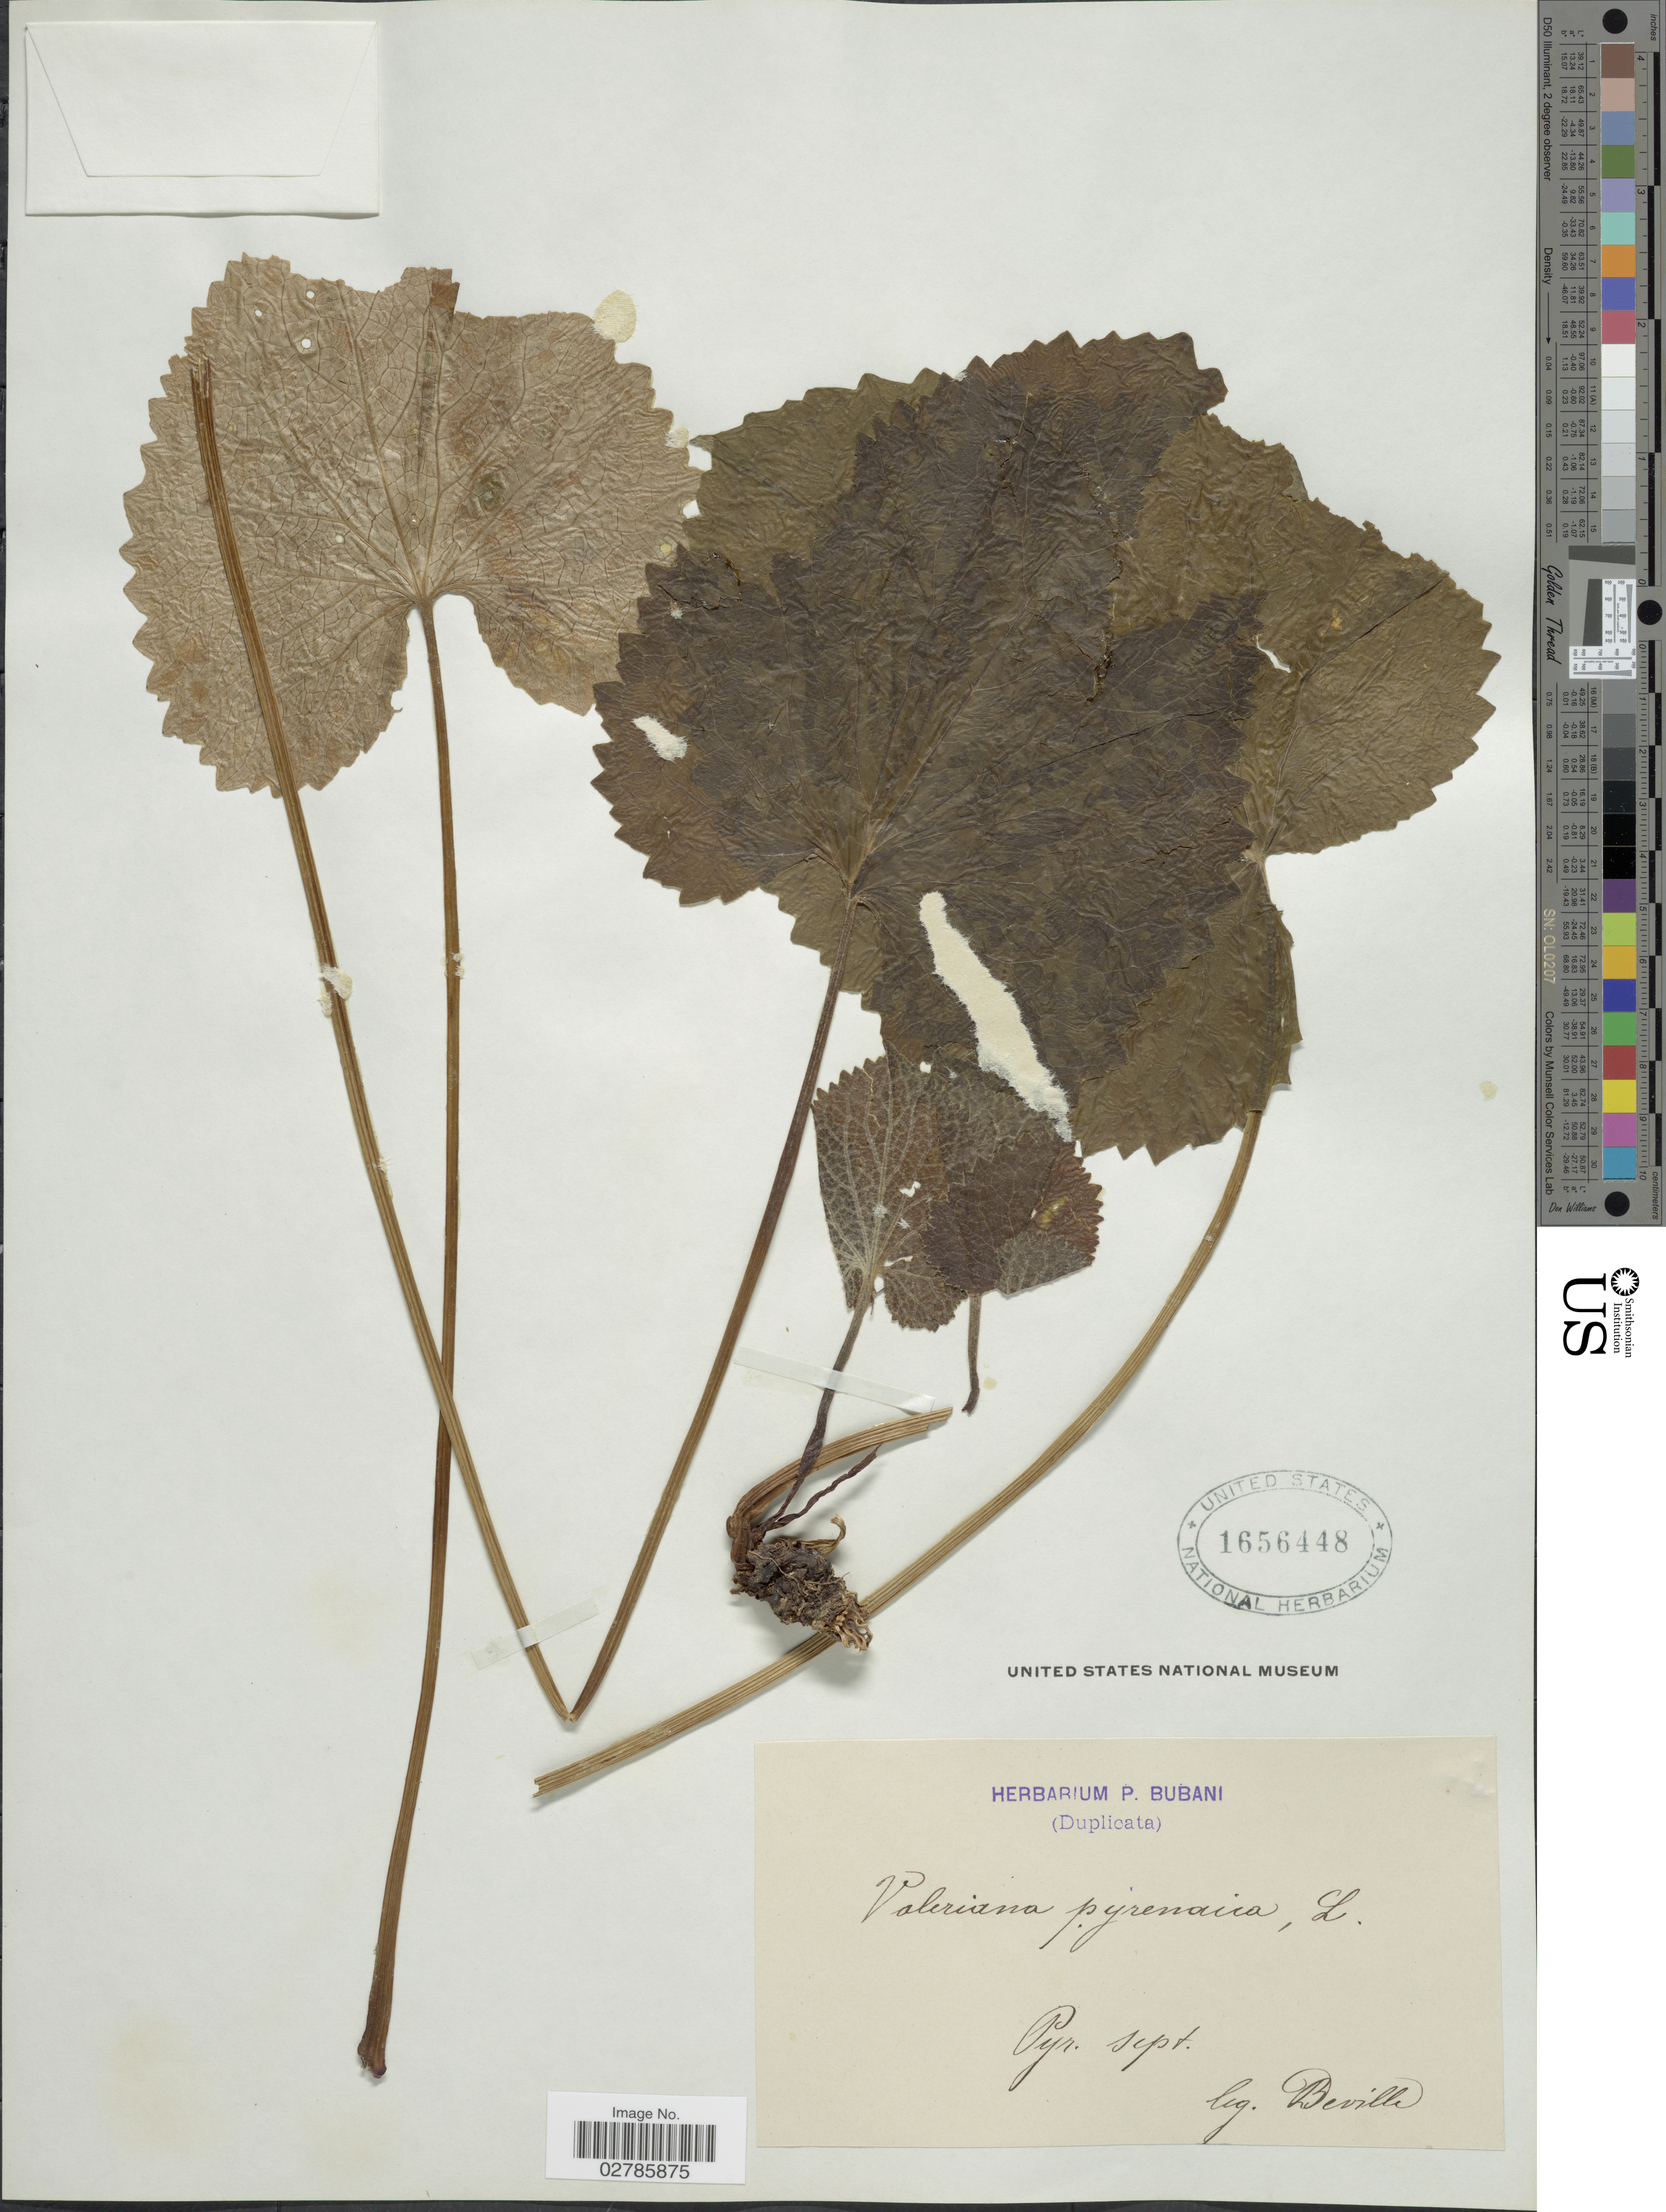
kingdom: Plantae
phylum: Tracheophyta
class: Magnoliopsida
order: Dipsacales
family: Caprifoliaceae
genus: Valeriana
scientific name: Valeriana pyrenaica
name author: L.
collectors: Beville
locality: Pyr. sept.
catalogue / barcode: US 1656448